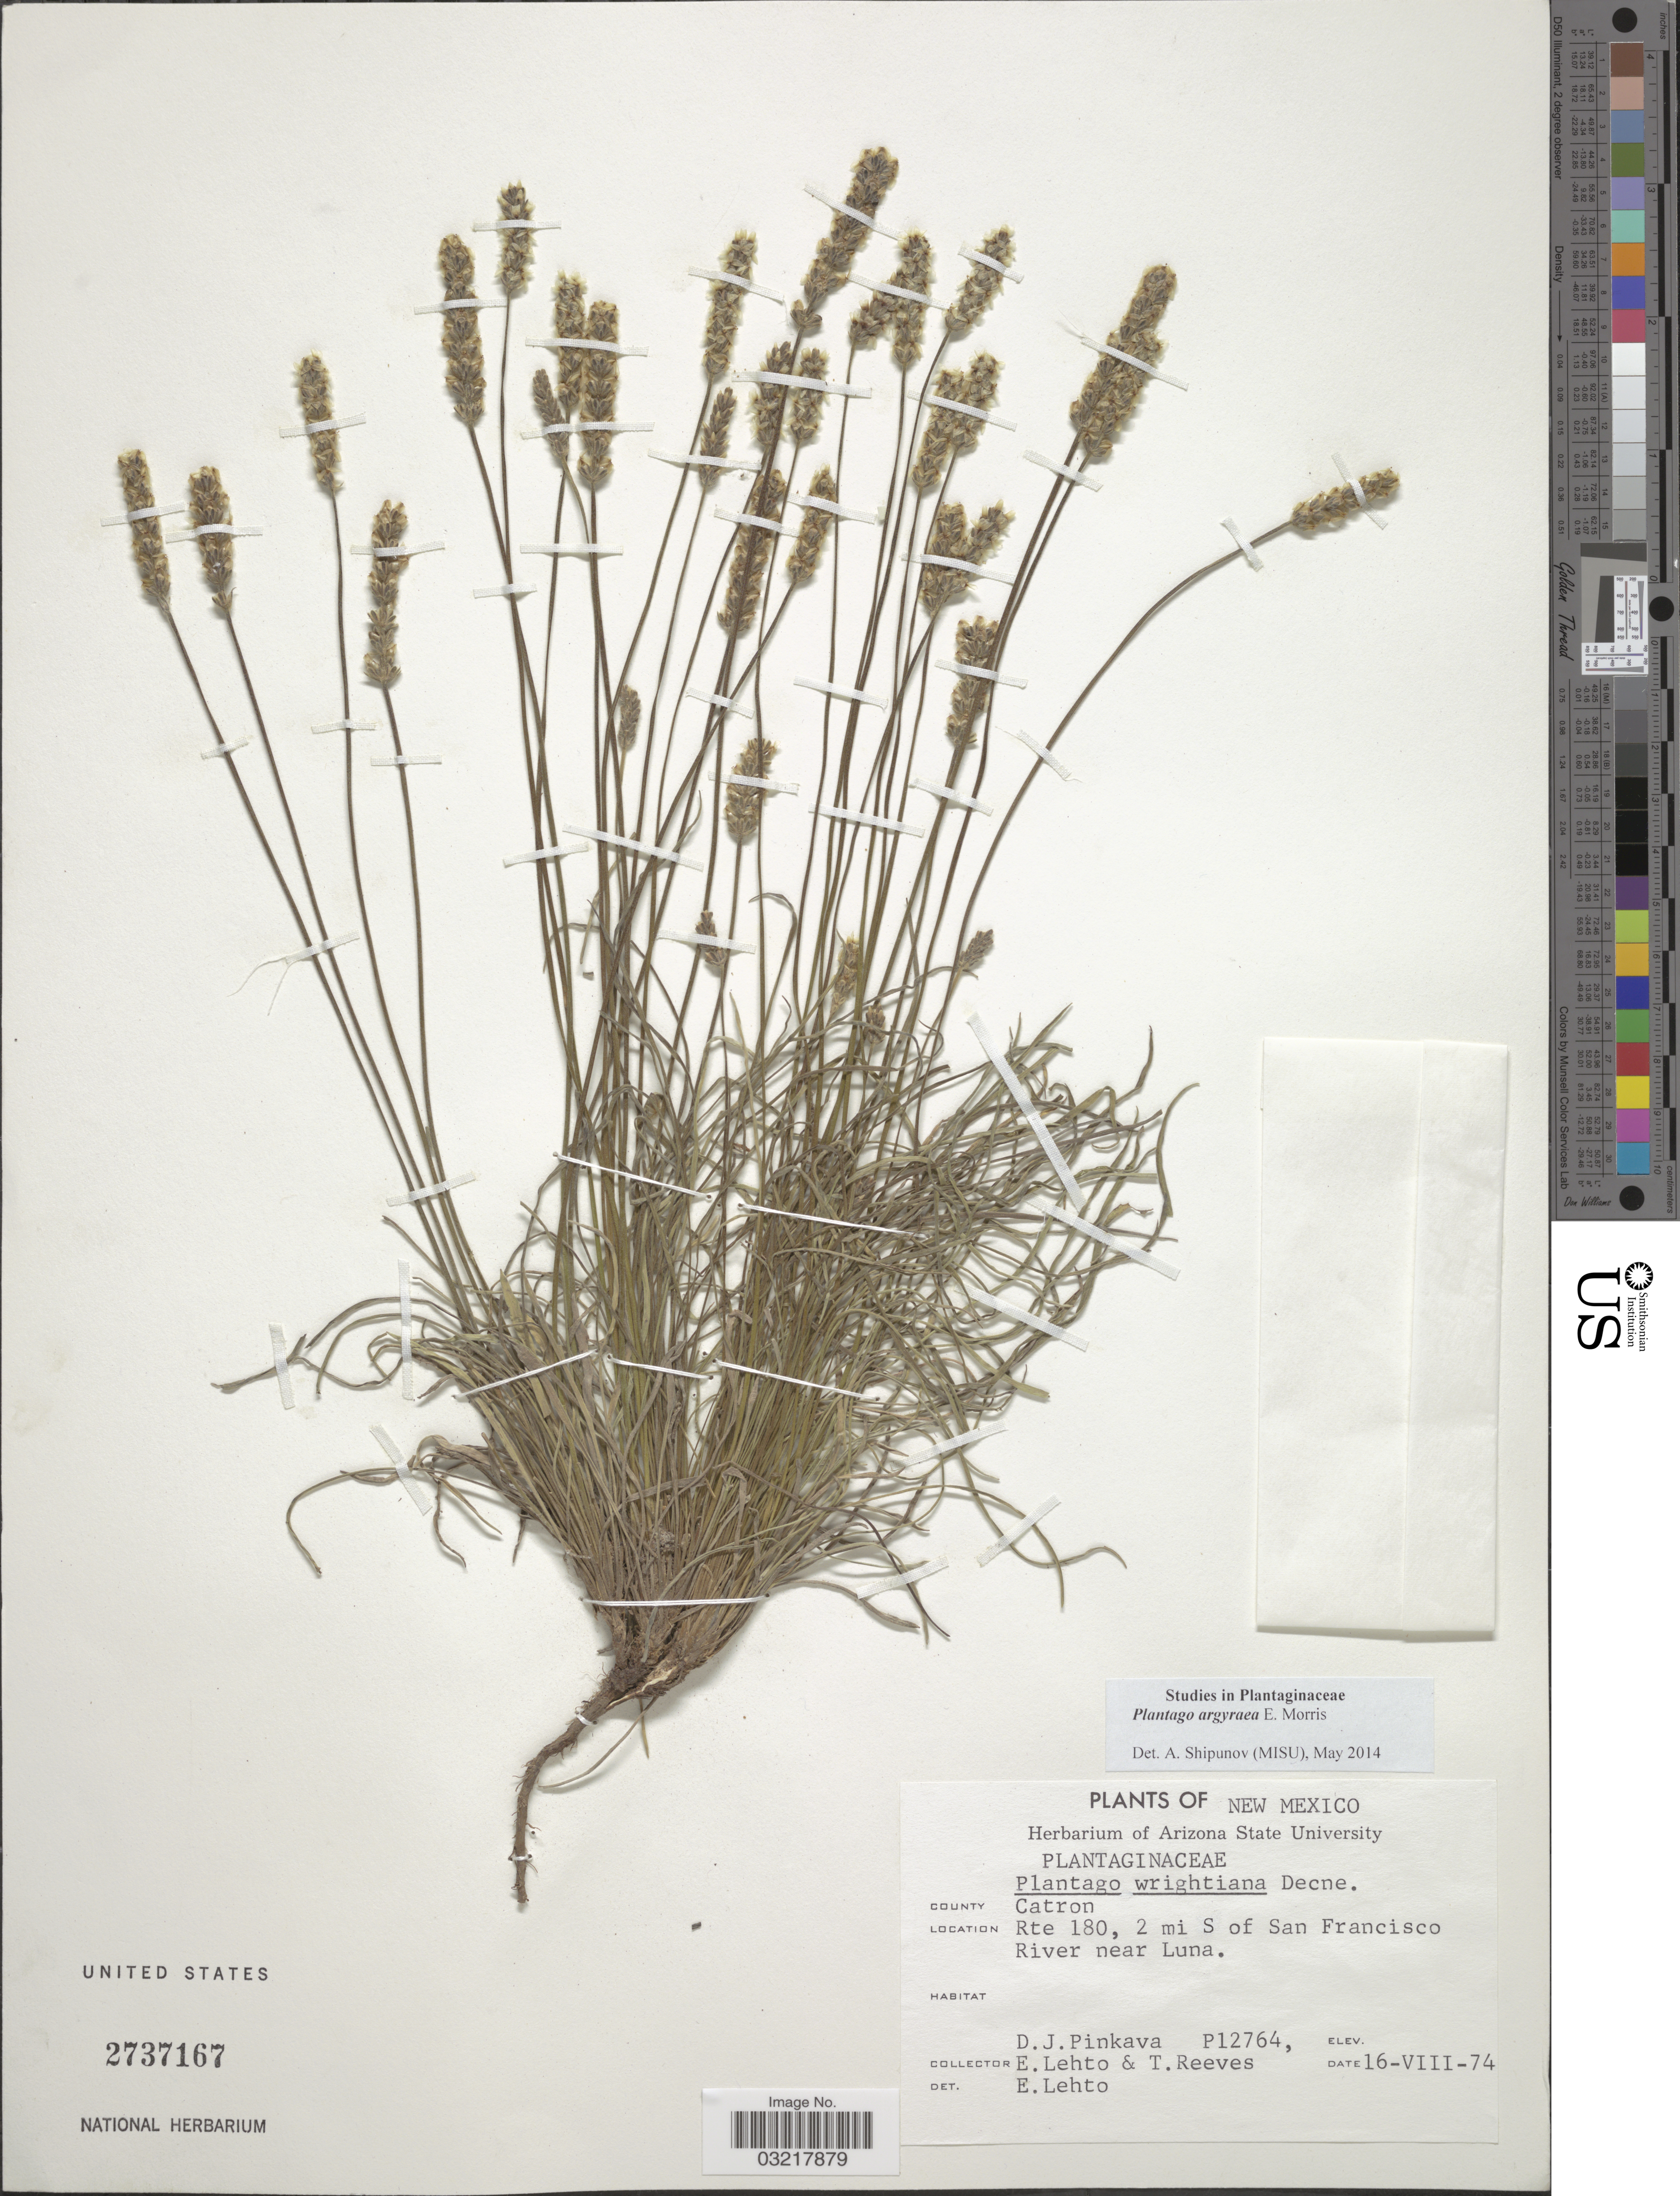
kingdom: Plantae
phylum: Tracheophyta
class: Magnoliopsida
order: Lamiales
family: Plantaginaceae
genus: Plantago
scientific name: Plantago argyrea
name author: E. Morris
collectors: D. J. Pinkava, E. Lehto & T. Reeves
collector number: P12764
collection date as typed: Transcribed d/m/y: 16/8/74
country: United States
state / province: New Mexico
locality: County Catron. Rte 180, 2 mi S of San Francisco River near Luna.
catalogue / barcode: US 2737167